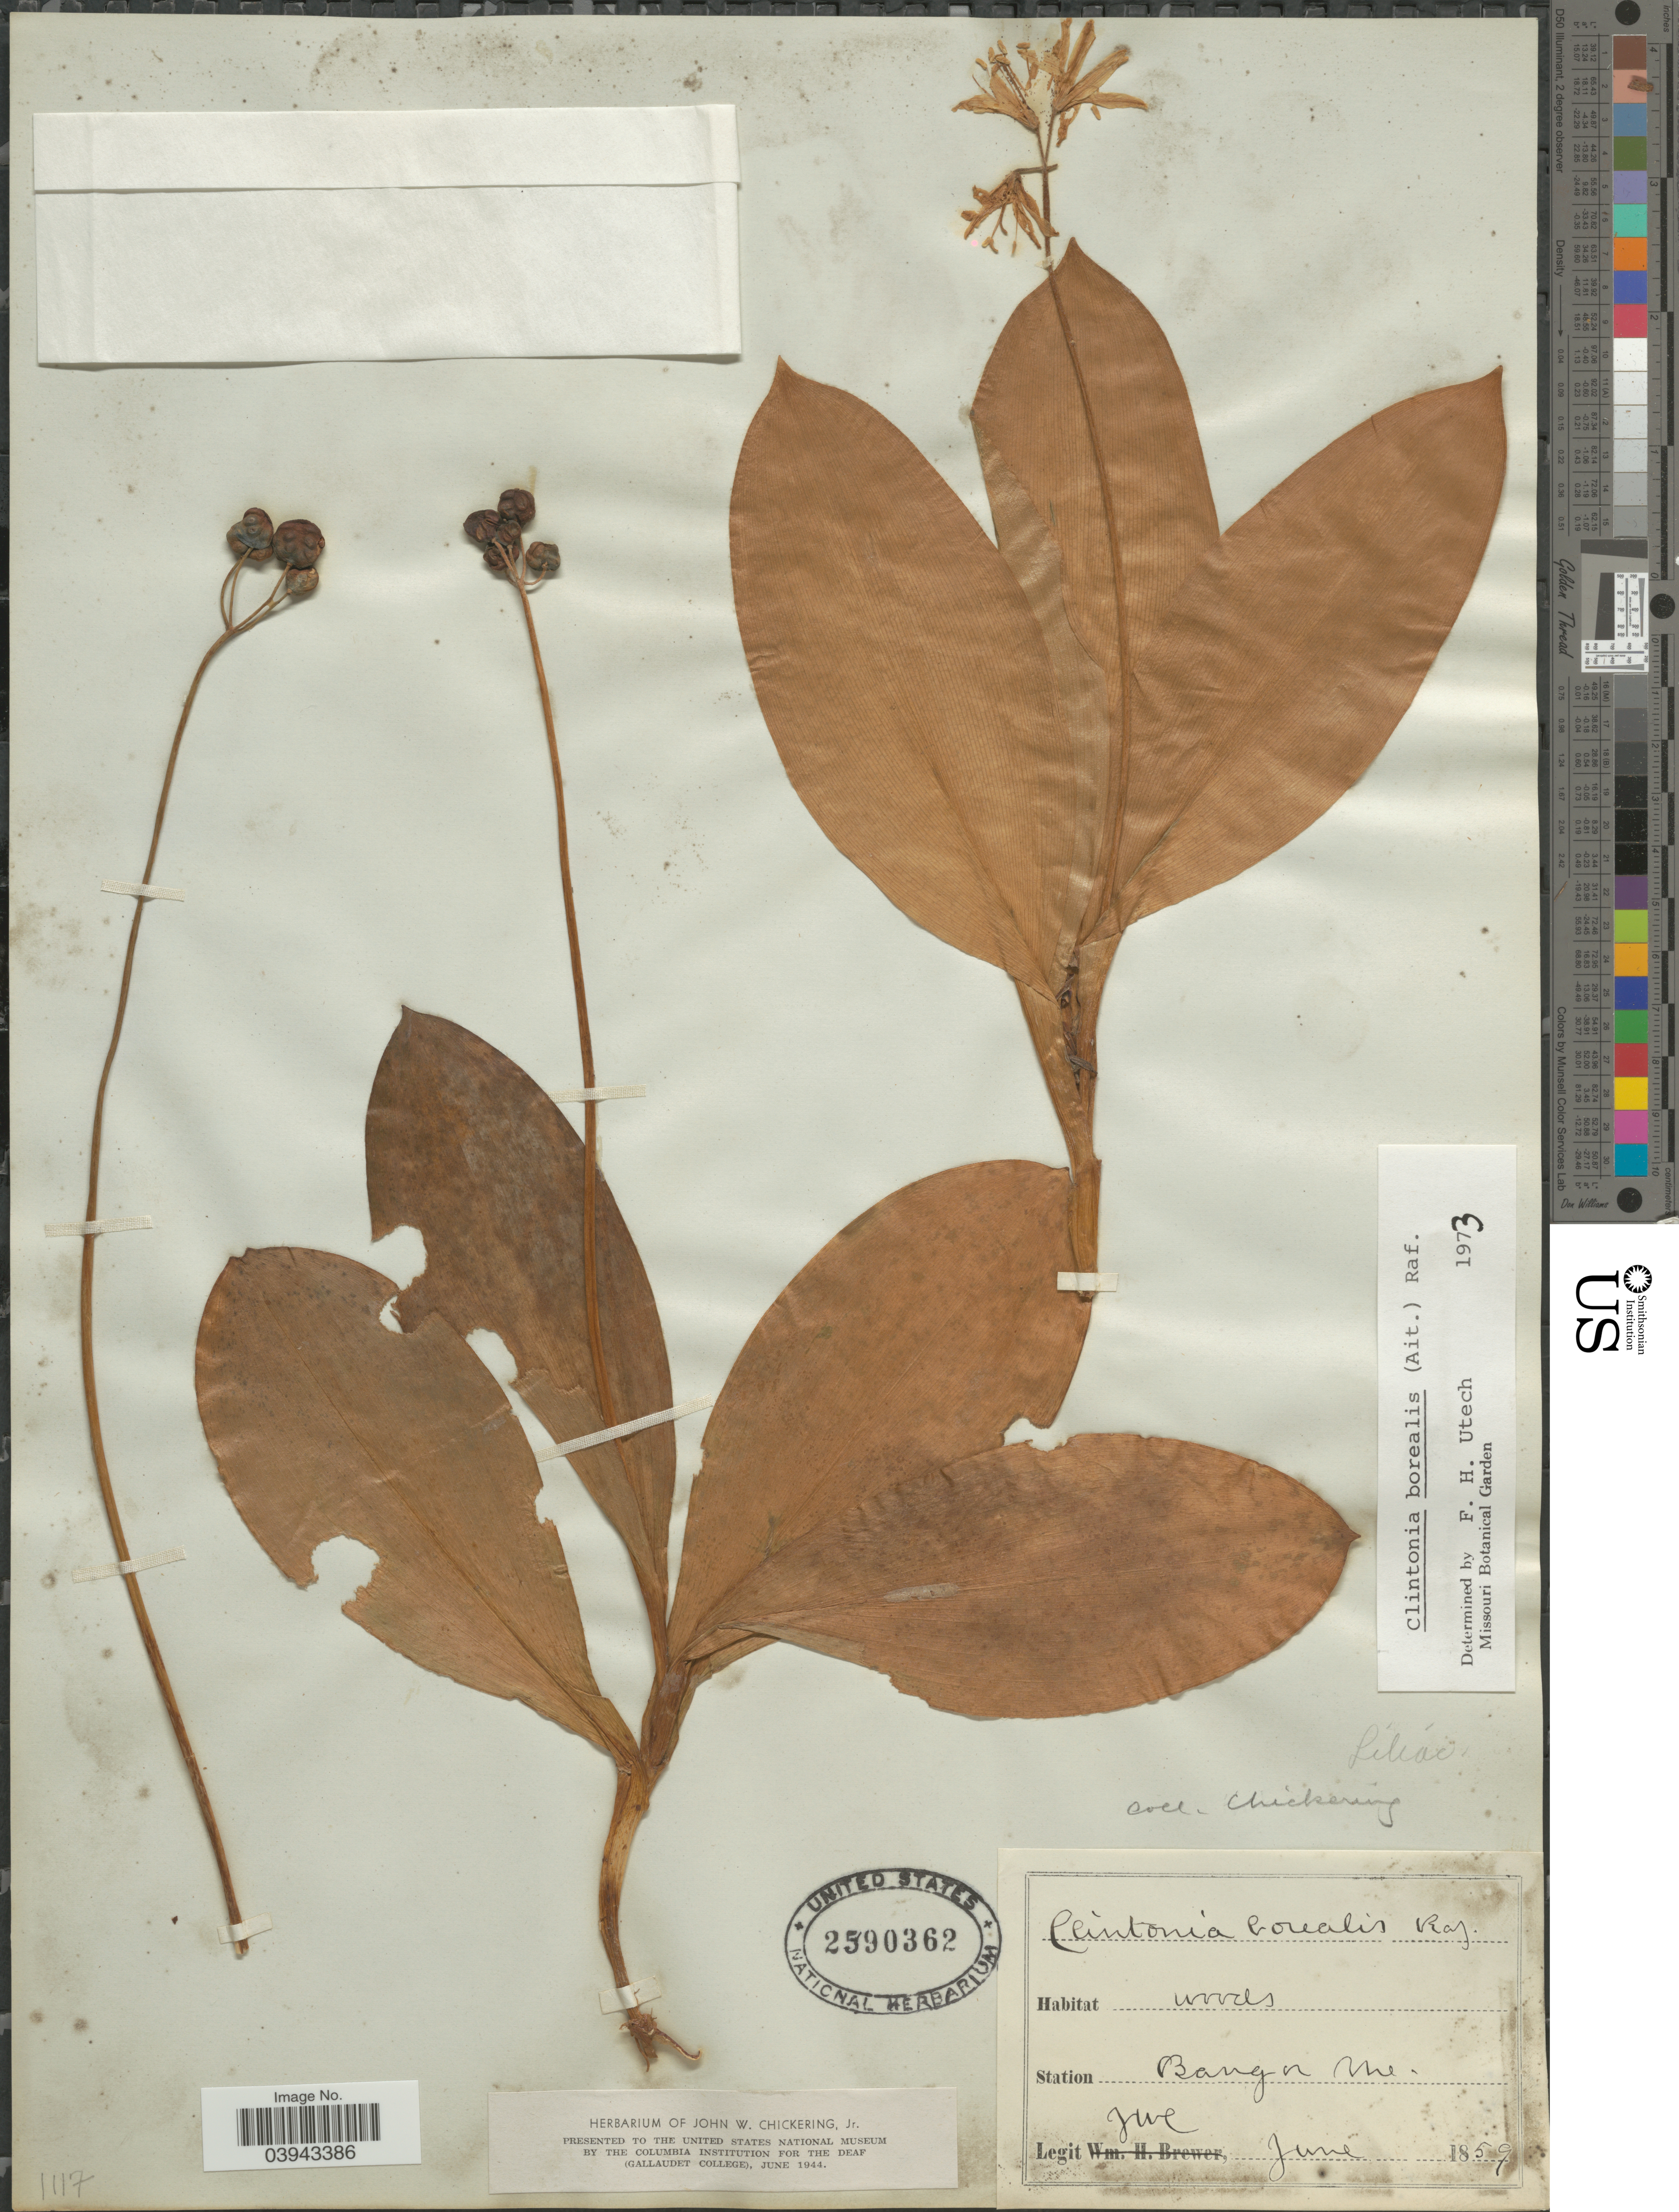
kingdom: Plantae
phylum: Tracheophyta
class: Liliopsida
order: Liliales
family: Liliaceae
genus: Clintonia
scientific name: Clintonia borealis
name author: (Aiton) Raf.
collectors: J. Chickering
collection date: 1859-06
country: United States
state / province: Maine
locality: Station Bangor.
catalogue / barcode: US 2590362